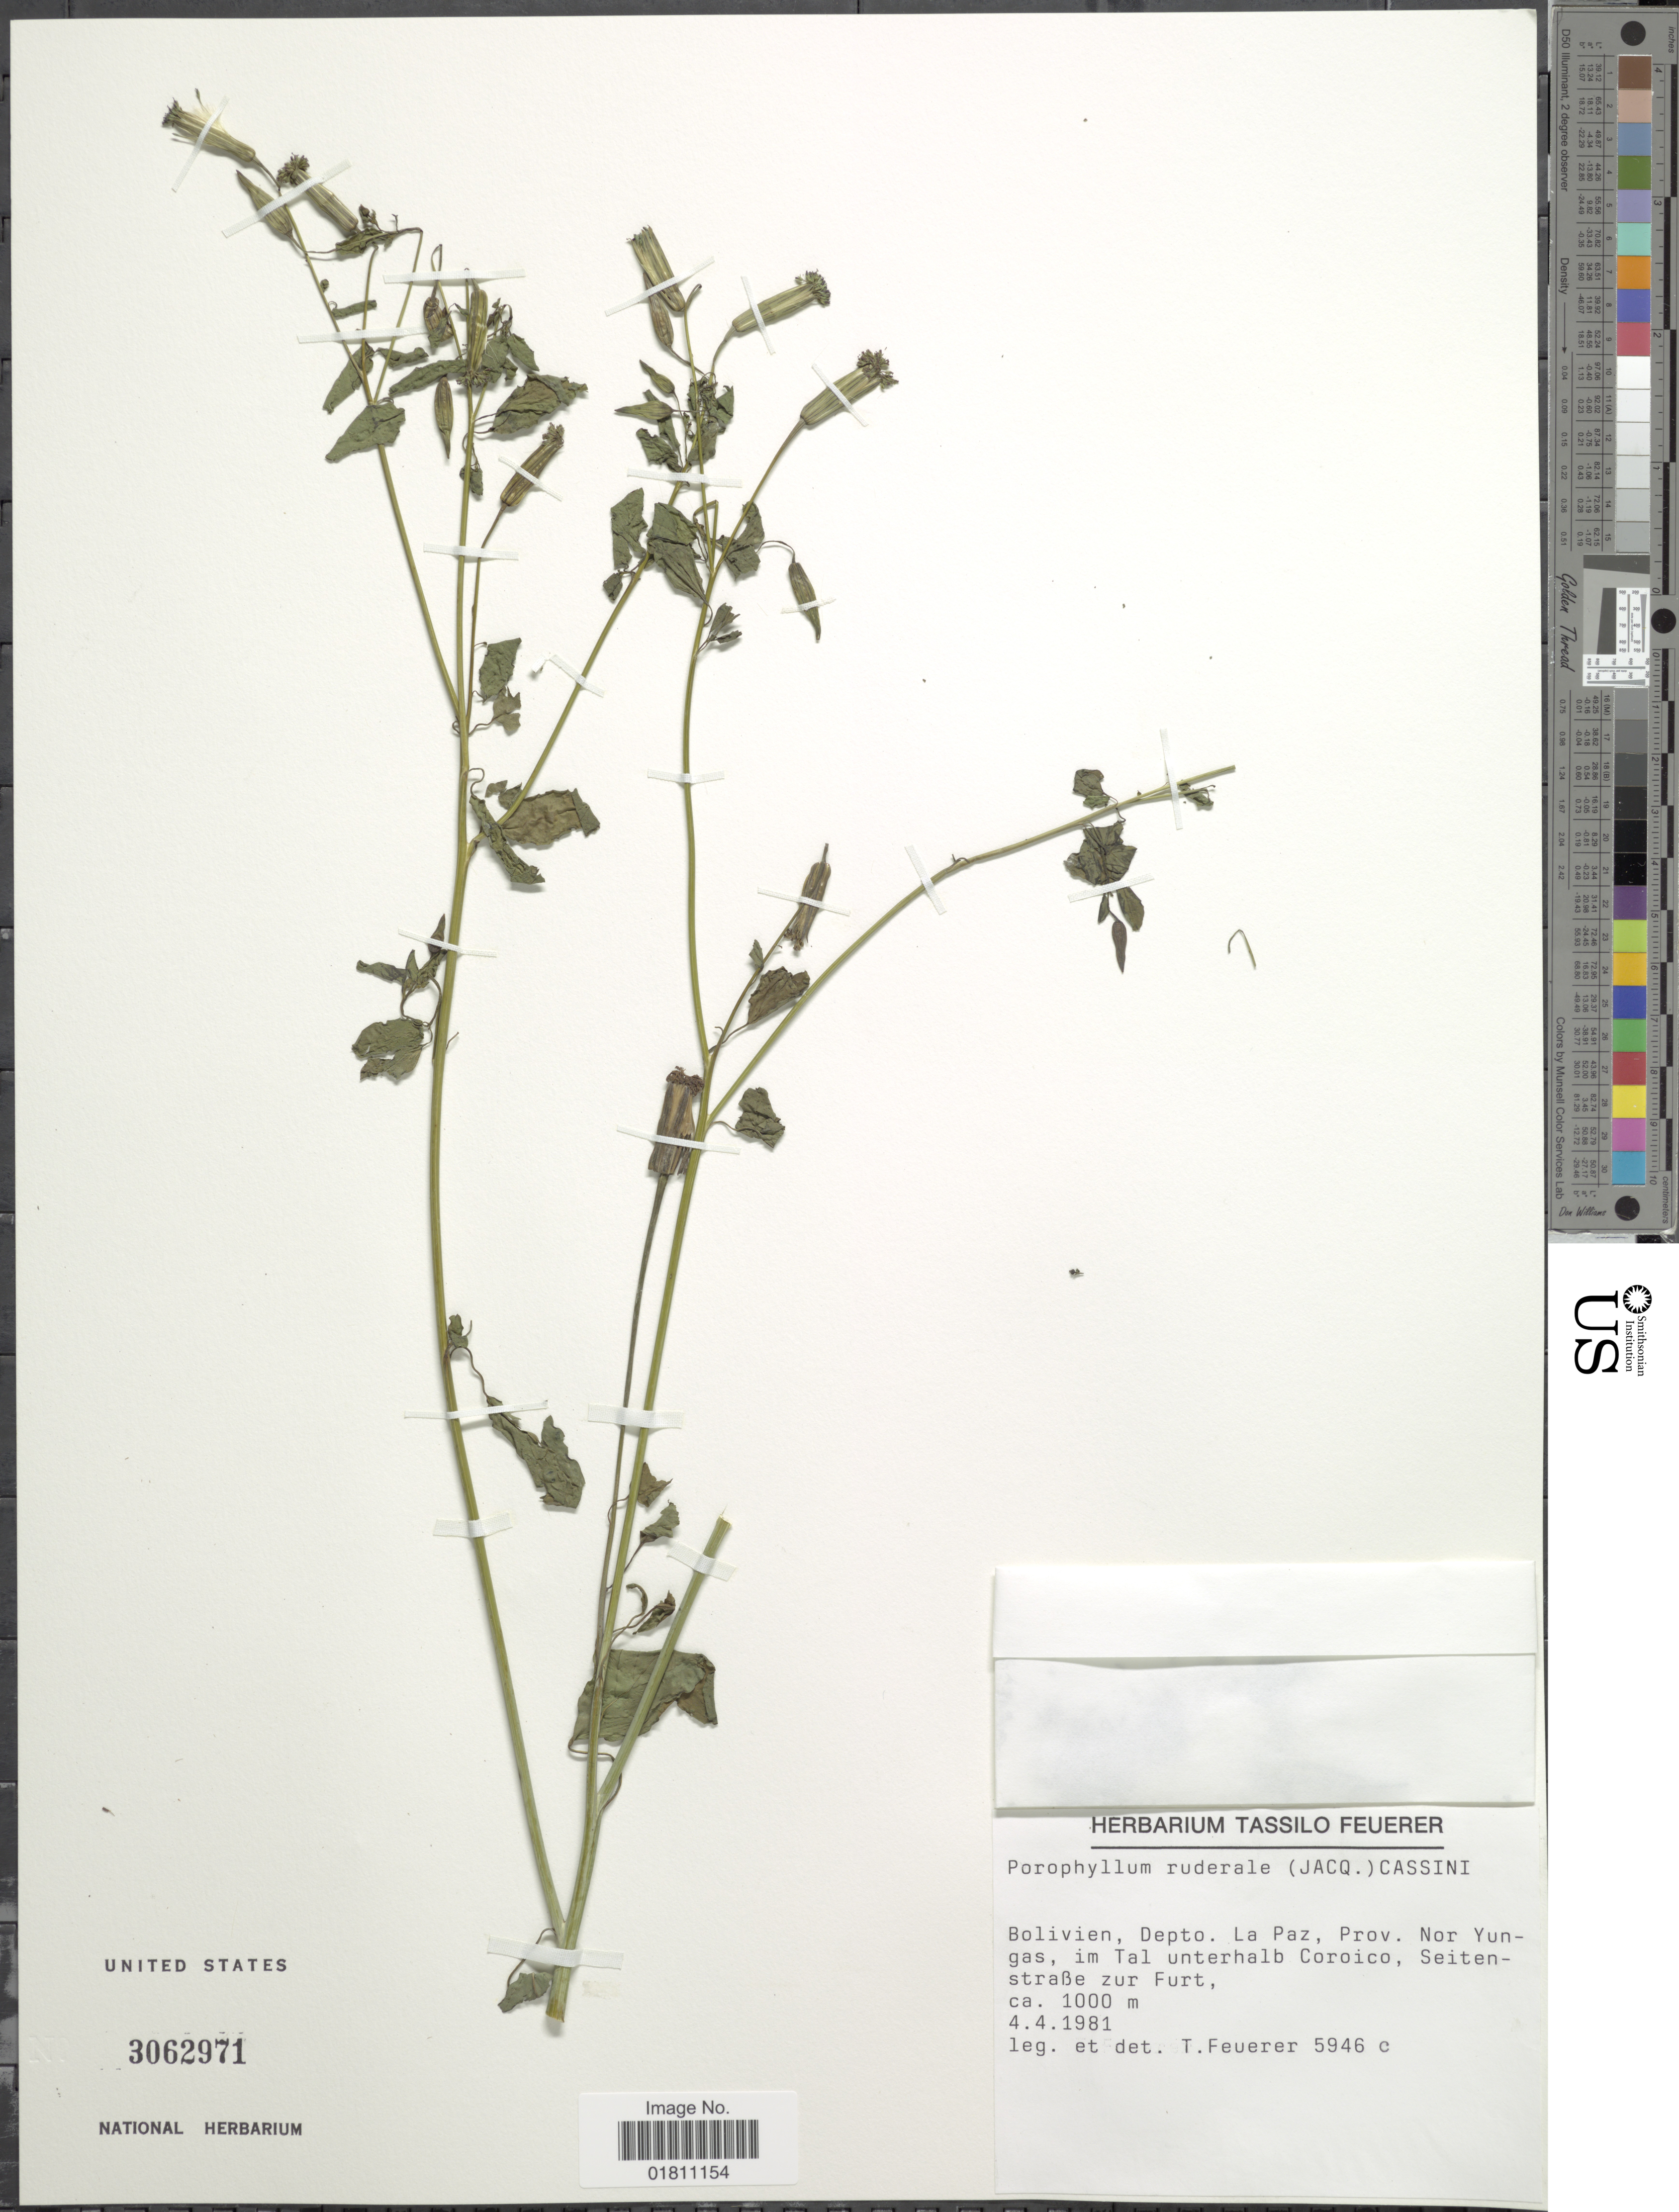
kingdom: Plantae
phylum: Tracheophyta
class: Magnoliopsida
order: Asterales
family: Asteraceae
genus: Porophyllum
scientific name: Porophyllum ruderale subsp. ruderale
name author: (Jacq.) Cass.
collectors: T. Feuerer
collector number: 5946c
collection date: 1981-04-04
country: Bolivia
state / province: La Paz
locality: Depto La Paz, Prov, Nor Yungas, im Tal unterhalb Coroico, Seitenstraße zur Furt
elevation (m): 1000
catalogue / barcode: US 3062971